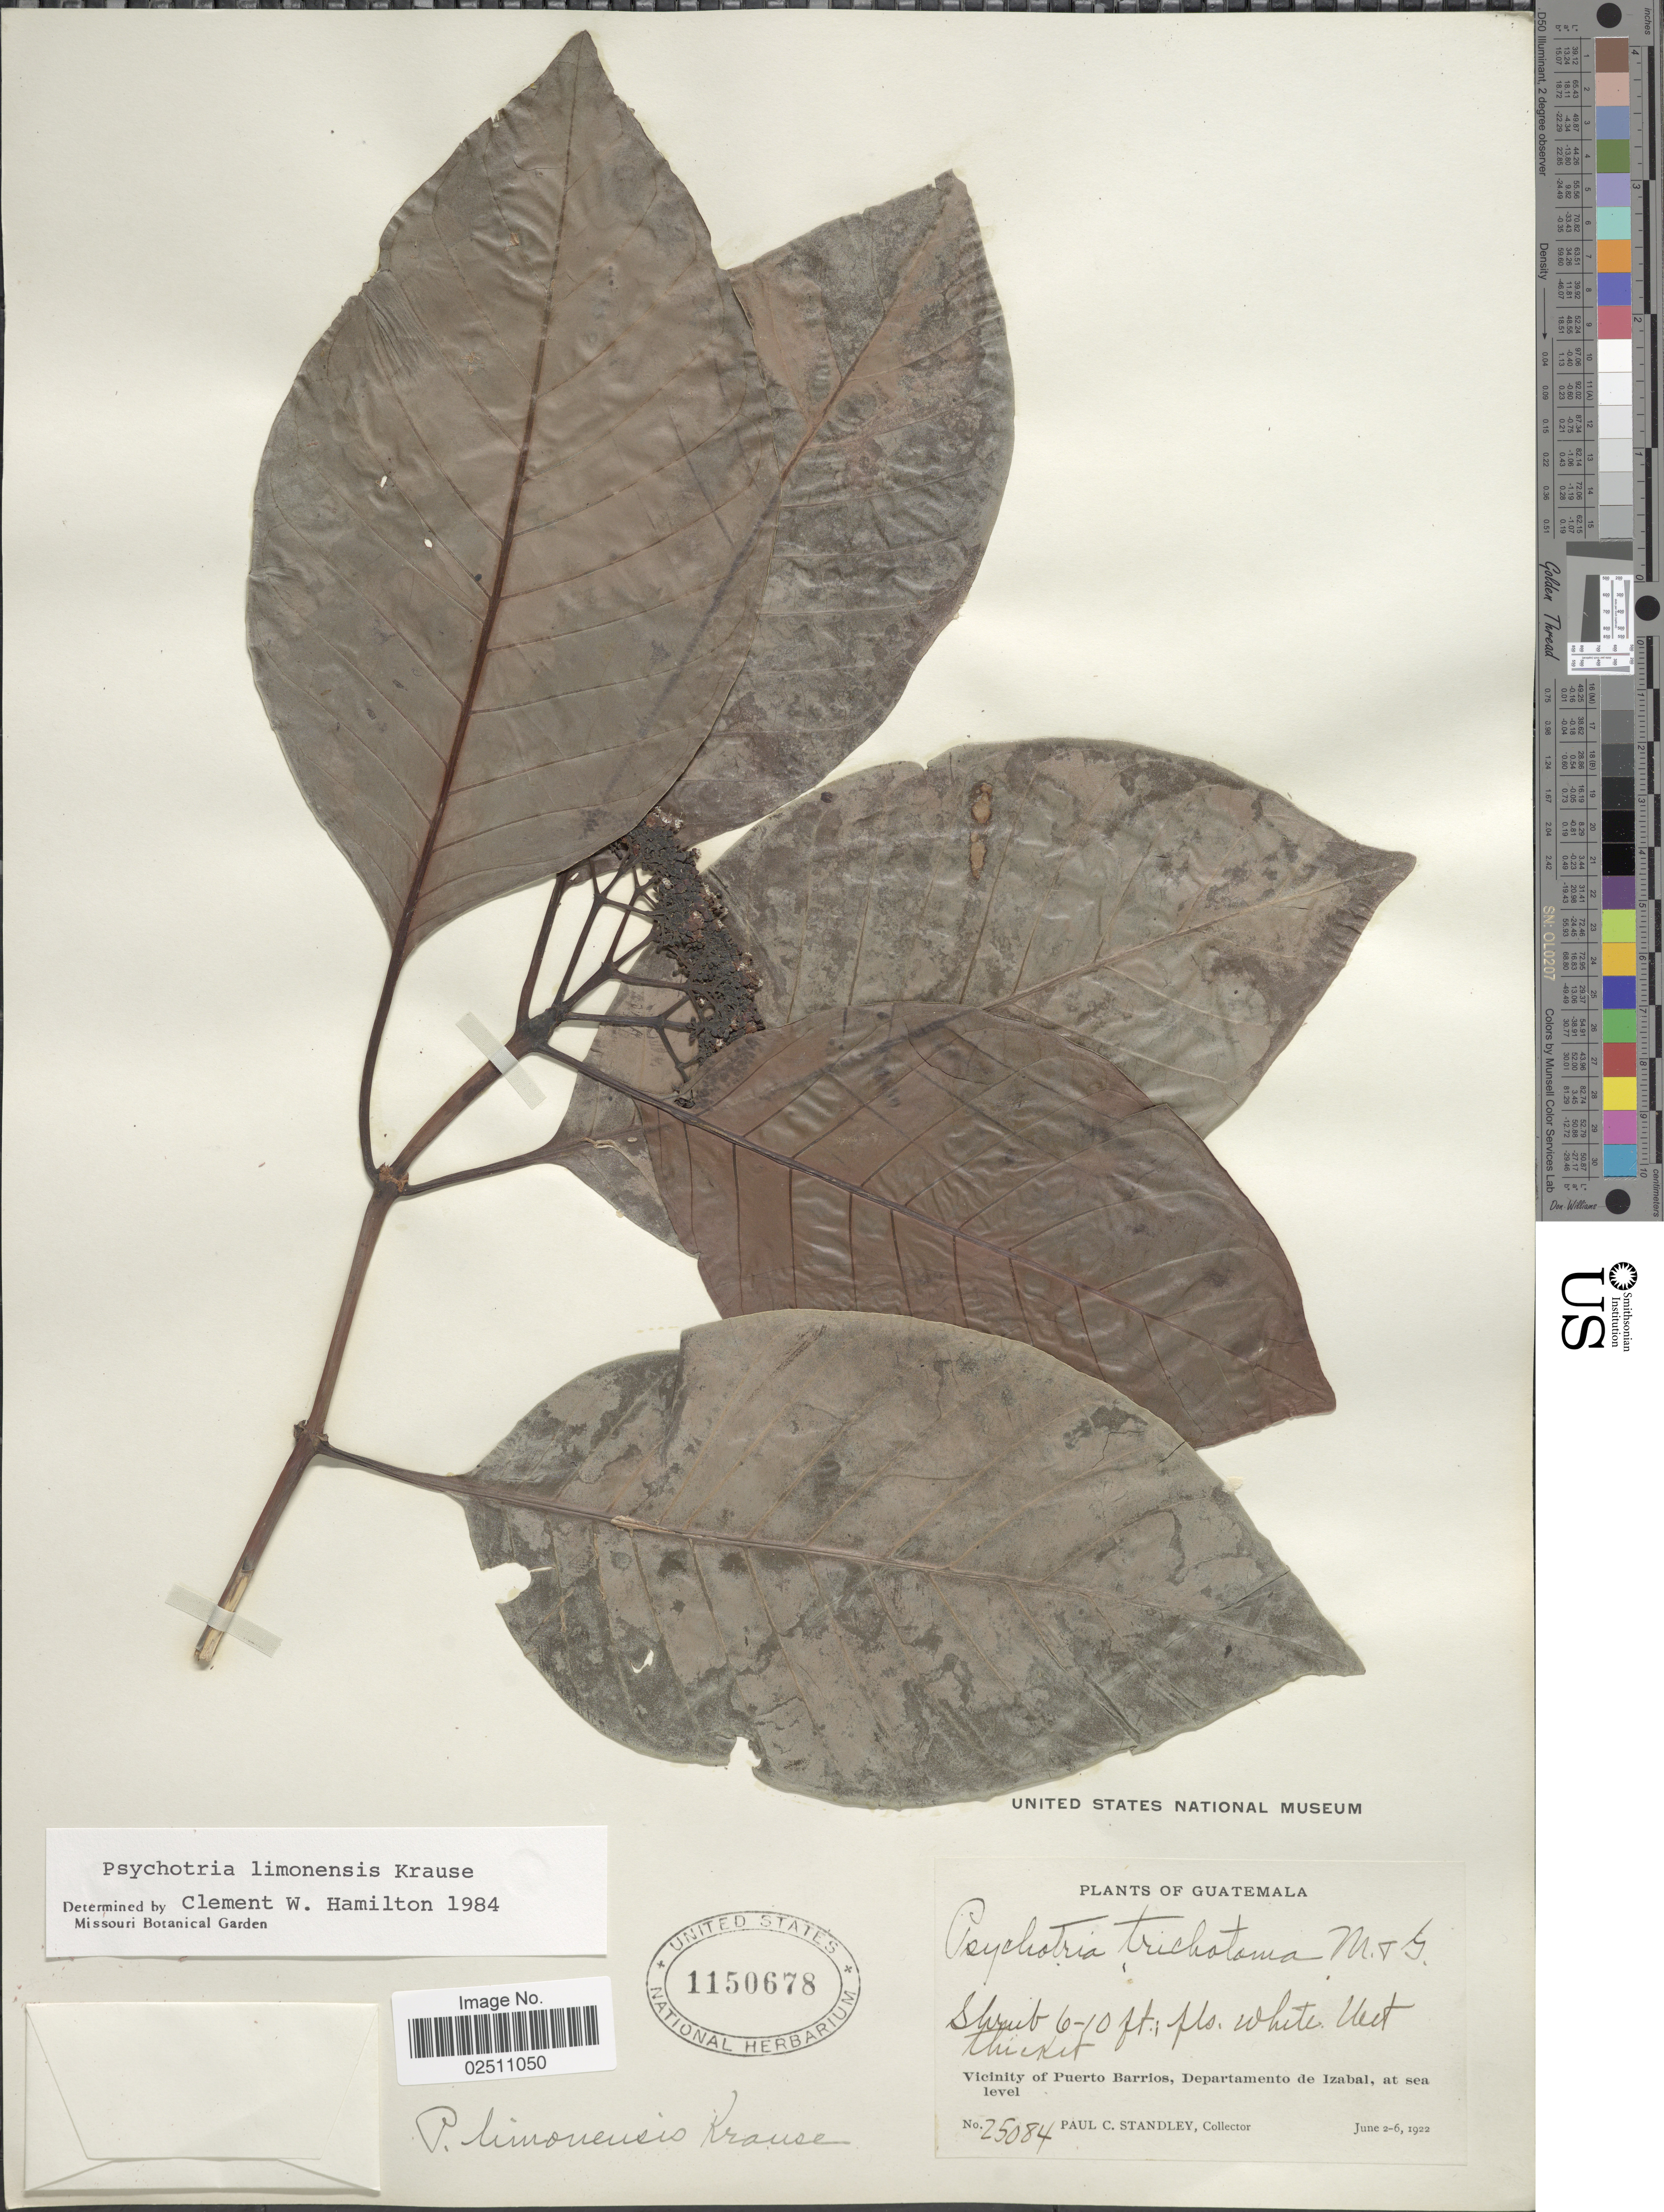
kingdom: Plantae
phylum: Tracheophyta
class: Magnoliopsida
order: Gentianales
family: Rubiaceae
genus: Psychotria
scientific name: Psychotria limonensis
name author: K. Krause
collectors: P. C. Standley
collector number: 25084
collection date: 1922-06-02/1922-06-06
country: Guatemala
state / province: Izabal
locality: Vicinity of Puerto Barrios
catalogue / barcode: US 1150678